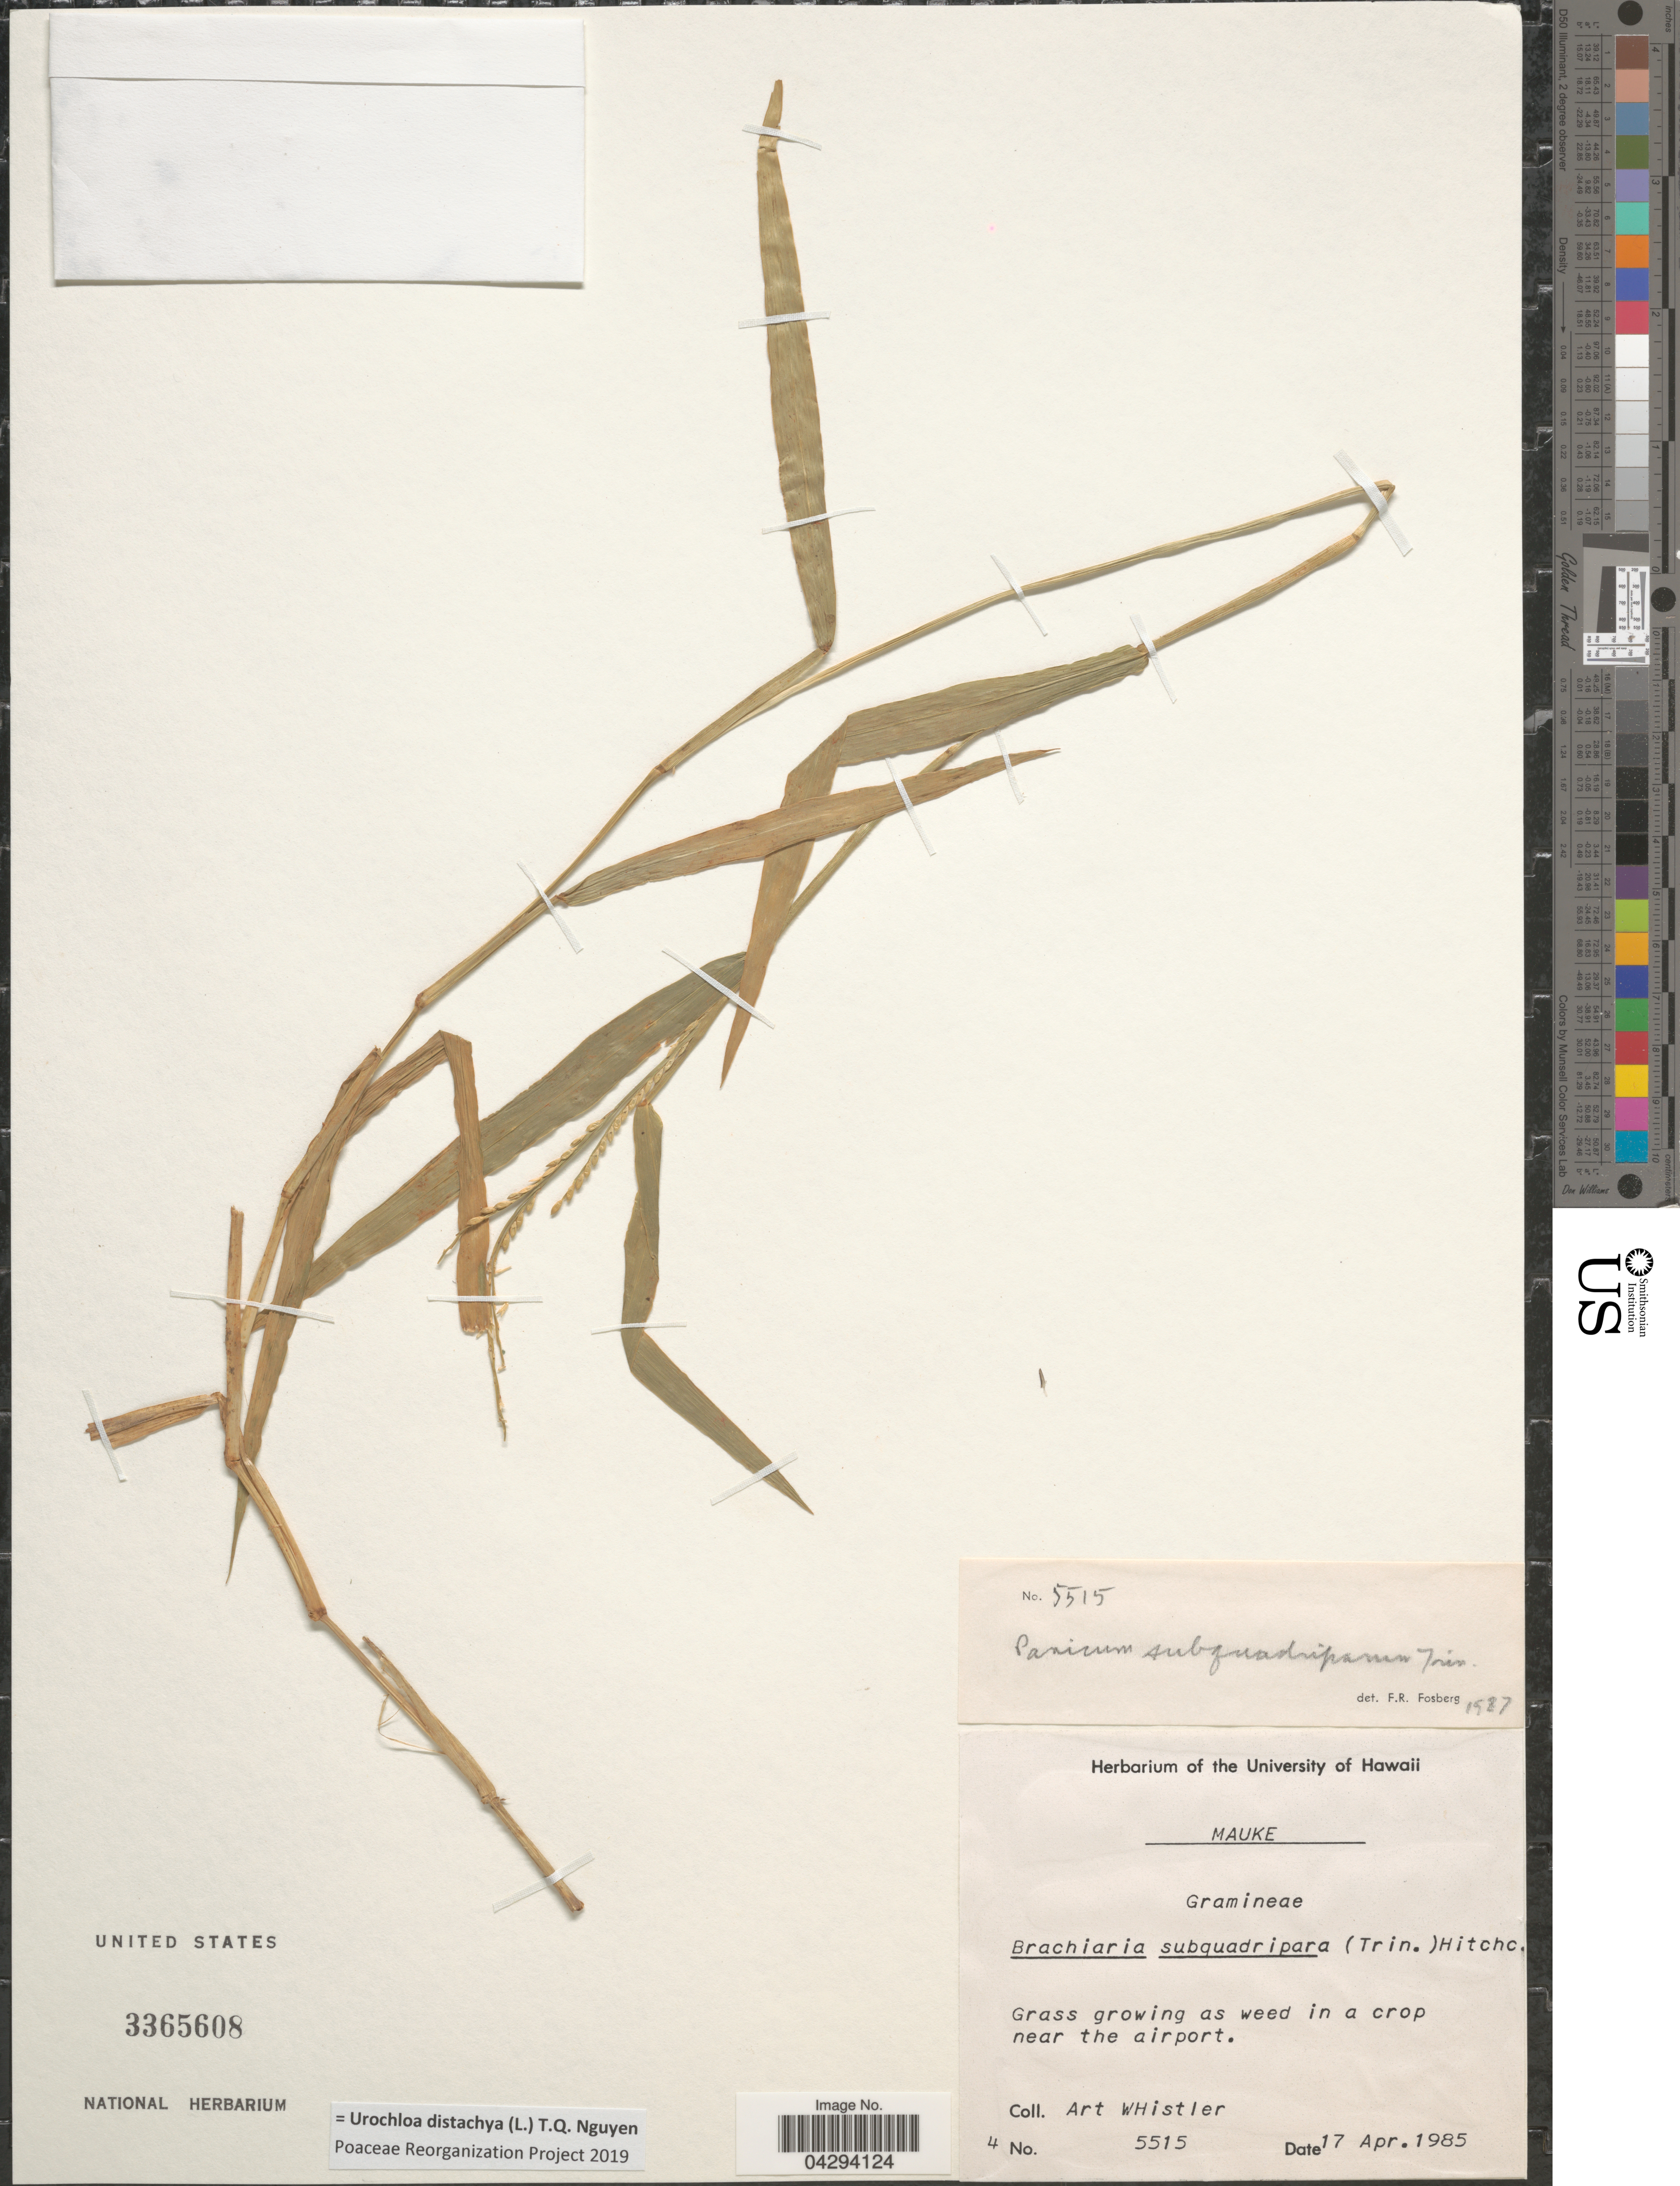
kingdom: Plantae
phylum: Tracheophyta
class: Liliopsida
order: Poales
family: Poaceae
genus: Urochloa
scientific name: Urochloa distachya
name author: (L.) T.Q. Nguyen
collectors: A. Whistler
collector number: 5515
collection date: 1985-04-17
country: Cook Islands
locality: Mauke. In a crop near the airport.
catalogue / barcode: US 3365608